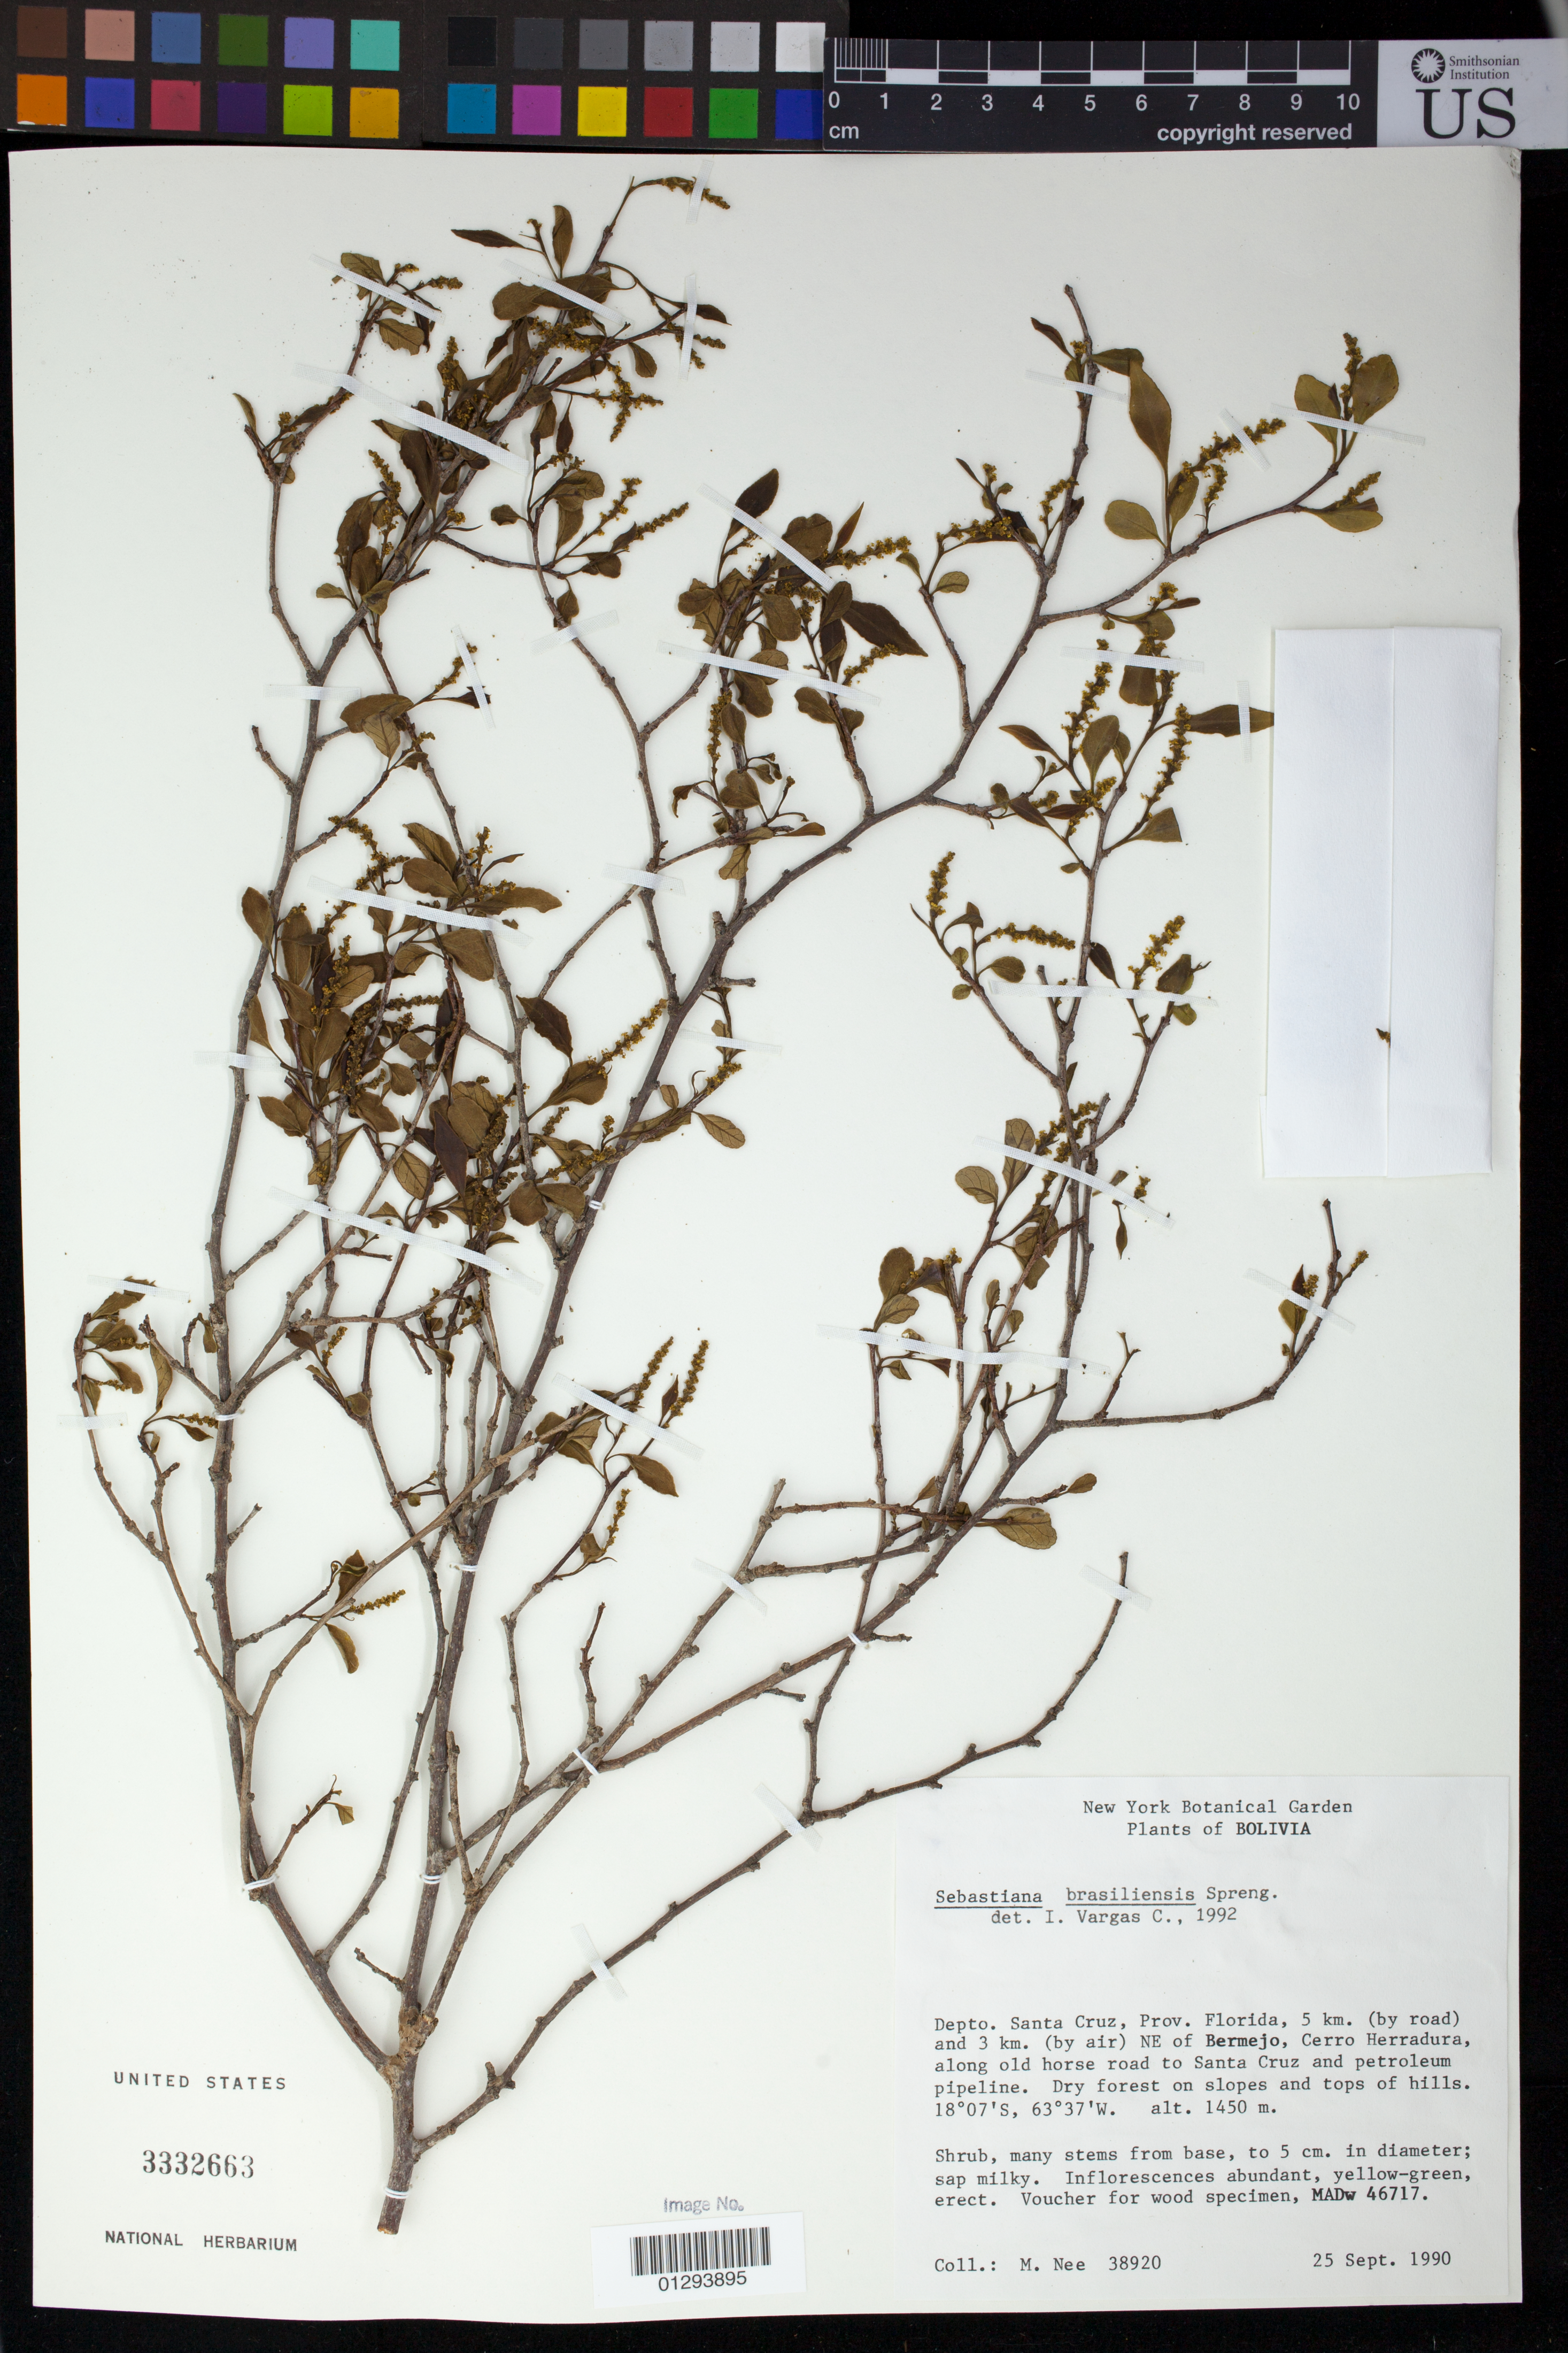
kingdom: Plantae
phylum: Tracheophyta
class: Magnoliopsida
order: Malpighiales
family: Euphorbiaceae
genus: Sebastiania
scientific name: Sebastiania brasiliensis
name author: Spreng.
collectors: M. Nee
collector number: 38920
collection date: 1990-09-25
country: Bolivia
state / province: Santa Cruz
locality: Prov. Florida, 5 km. (by road) and 3 km. (by air) NE of Bermejo, Cerro Herradura, along old horse road to Santa Cruz and petroleum pipeline.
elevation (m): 1450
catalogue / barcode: US 3332663